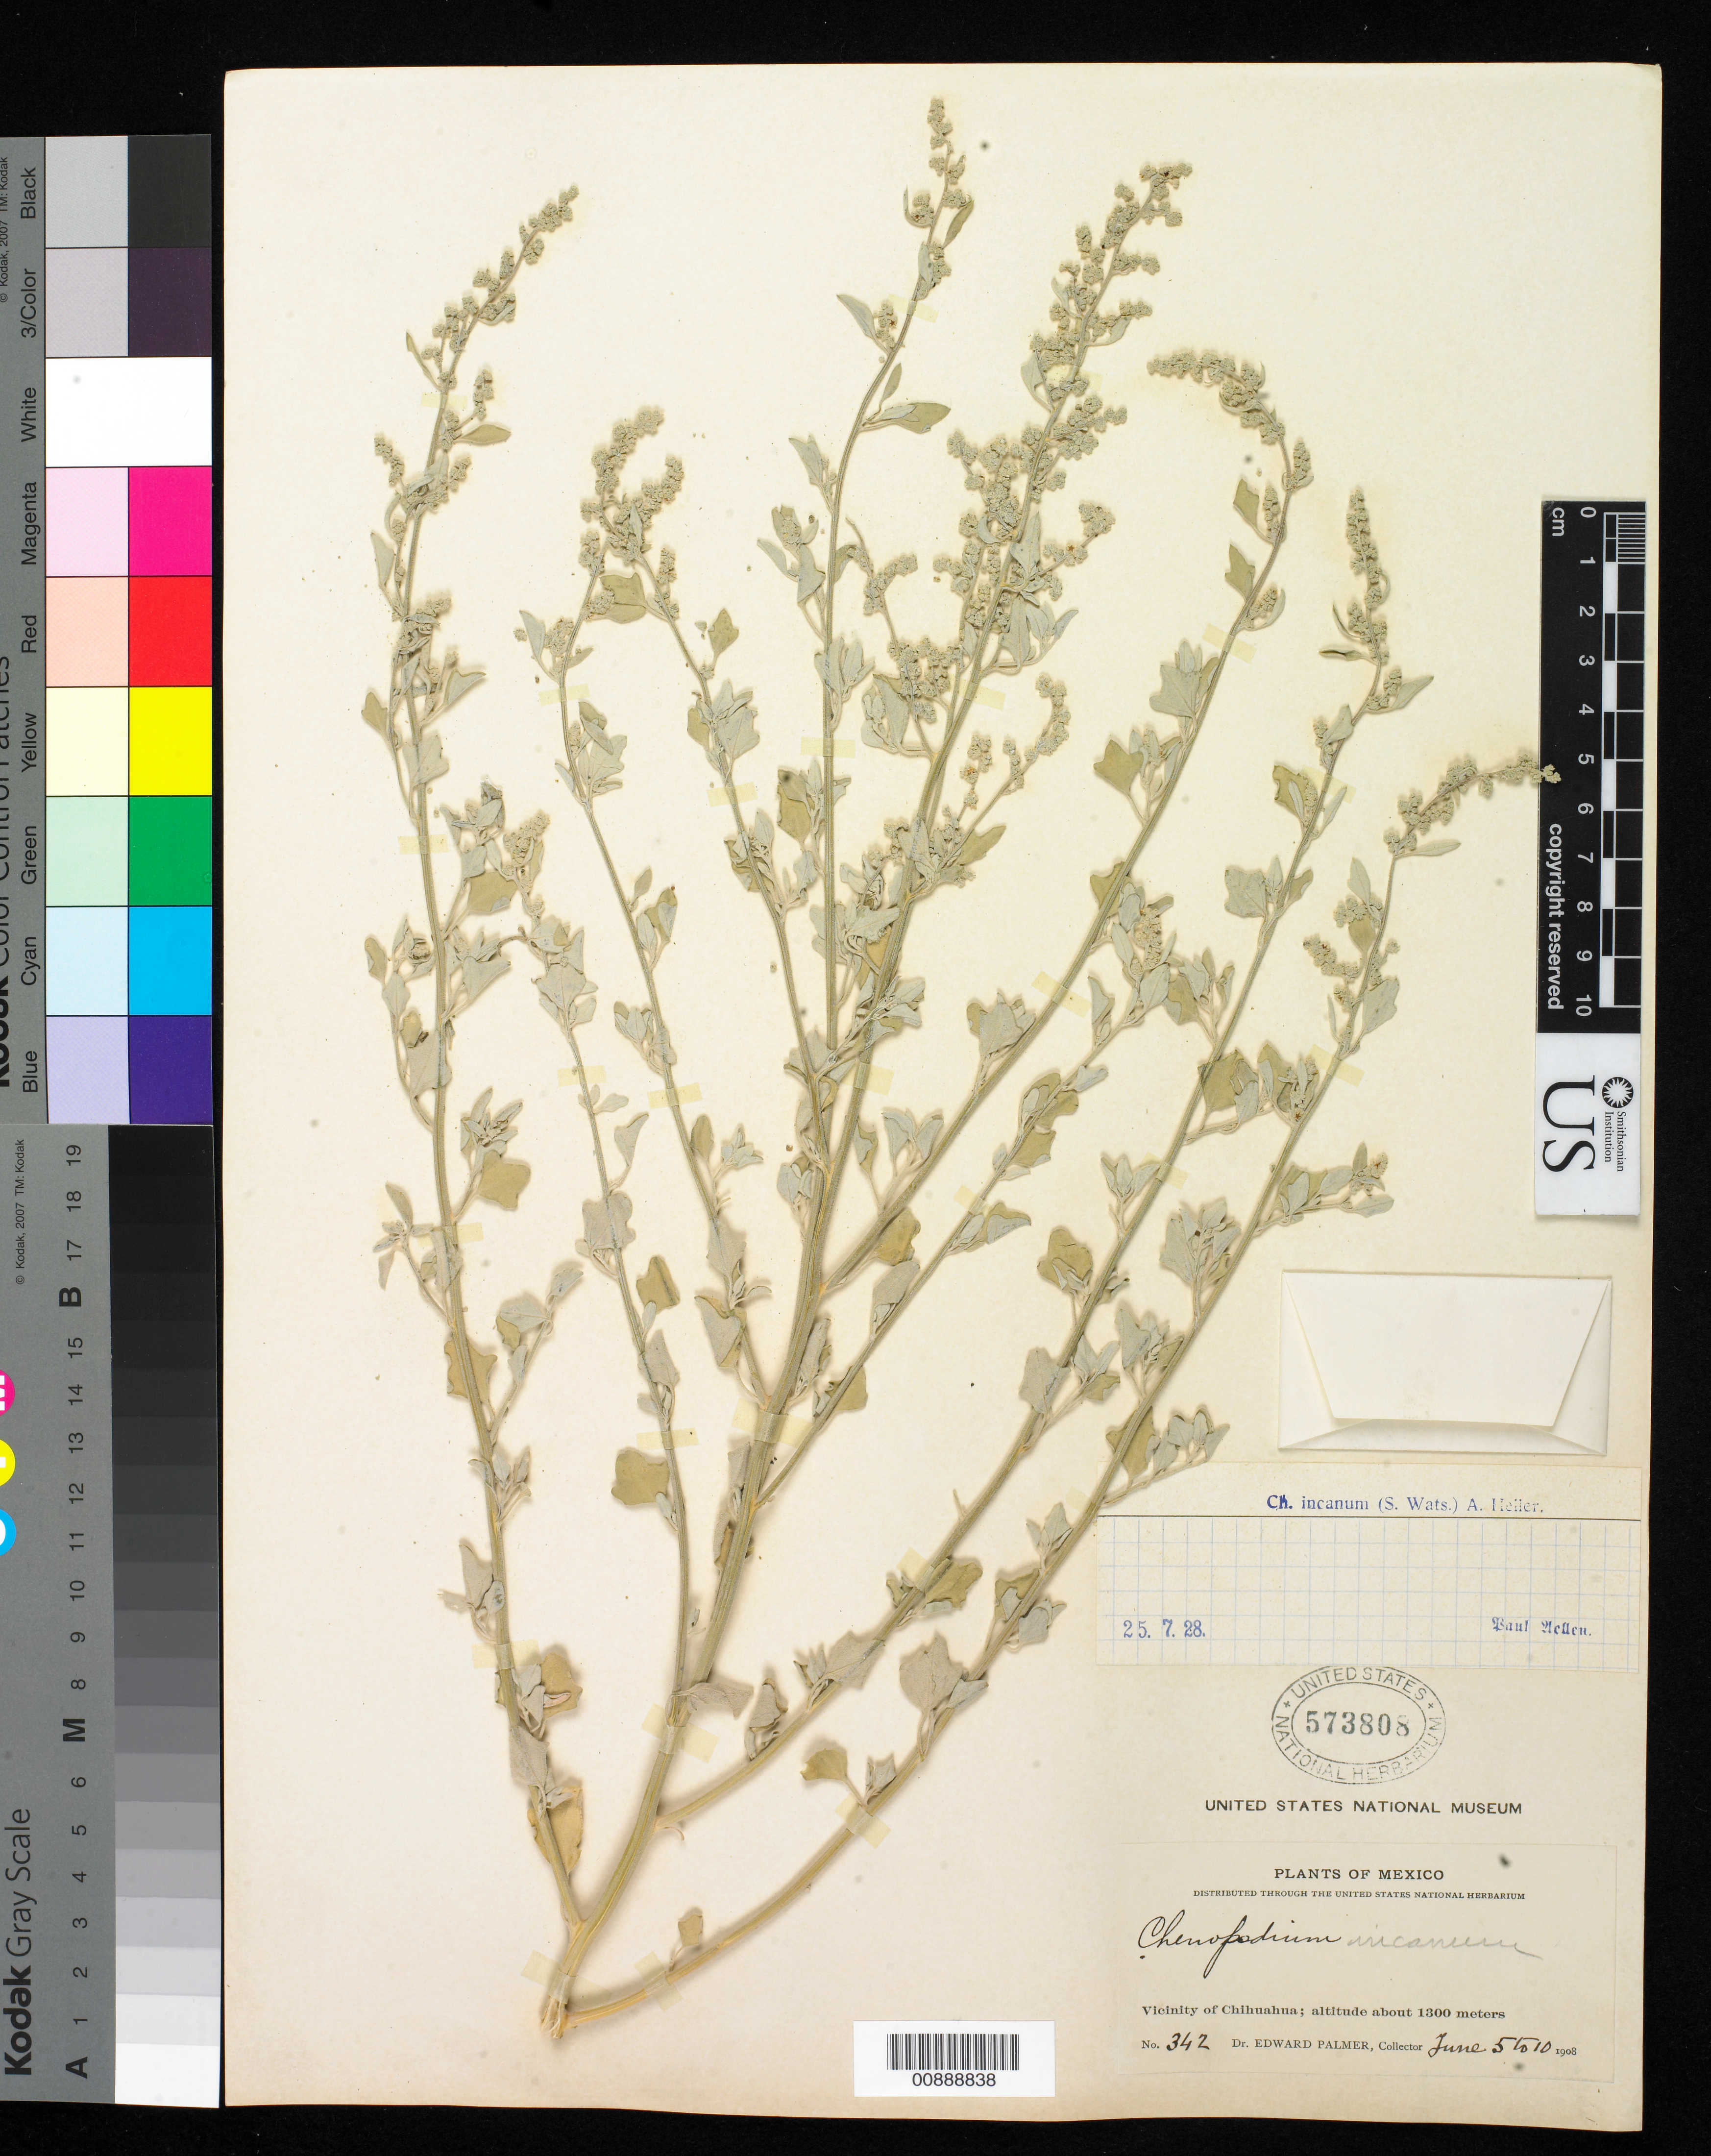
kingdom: Plantae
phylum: Tracheophyta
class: Magnoliopsida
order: Caryophyllales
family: Amaranthaceae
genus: Chenopodium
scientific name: Chenopodium incanum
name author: (S. Watson) A. Heller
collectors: E. Palmer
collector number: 342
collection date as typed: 05 Jun 1908 to 10 Jun 1908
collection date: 1908-06-05/1908-06-10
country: Mexico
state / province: Chihuahua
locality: Vicinity of Chihuahua.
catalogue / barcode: US 573808